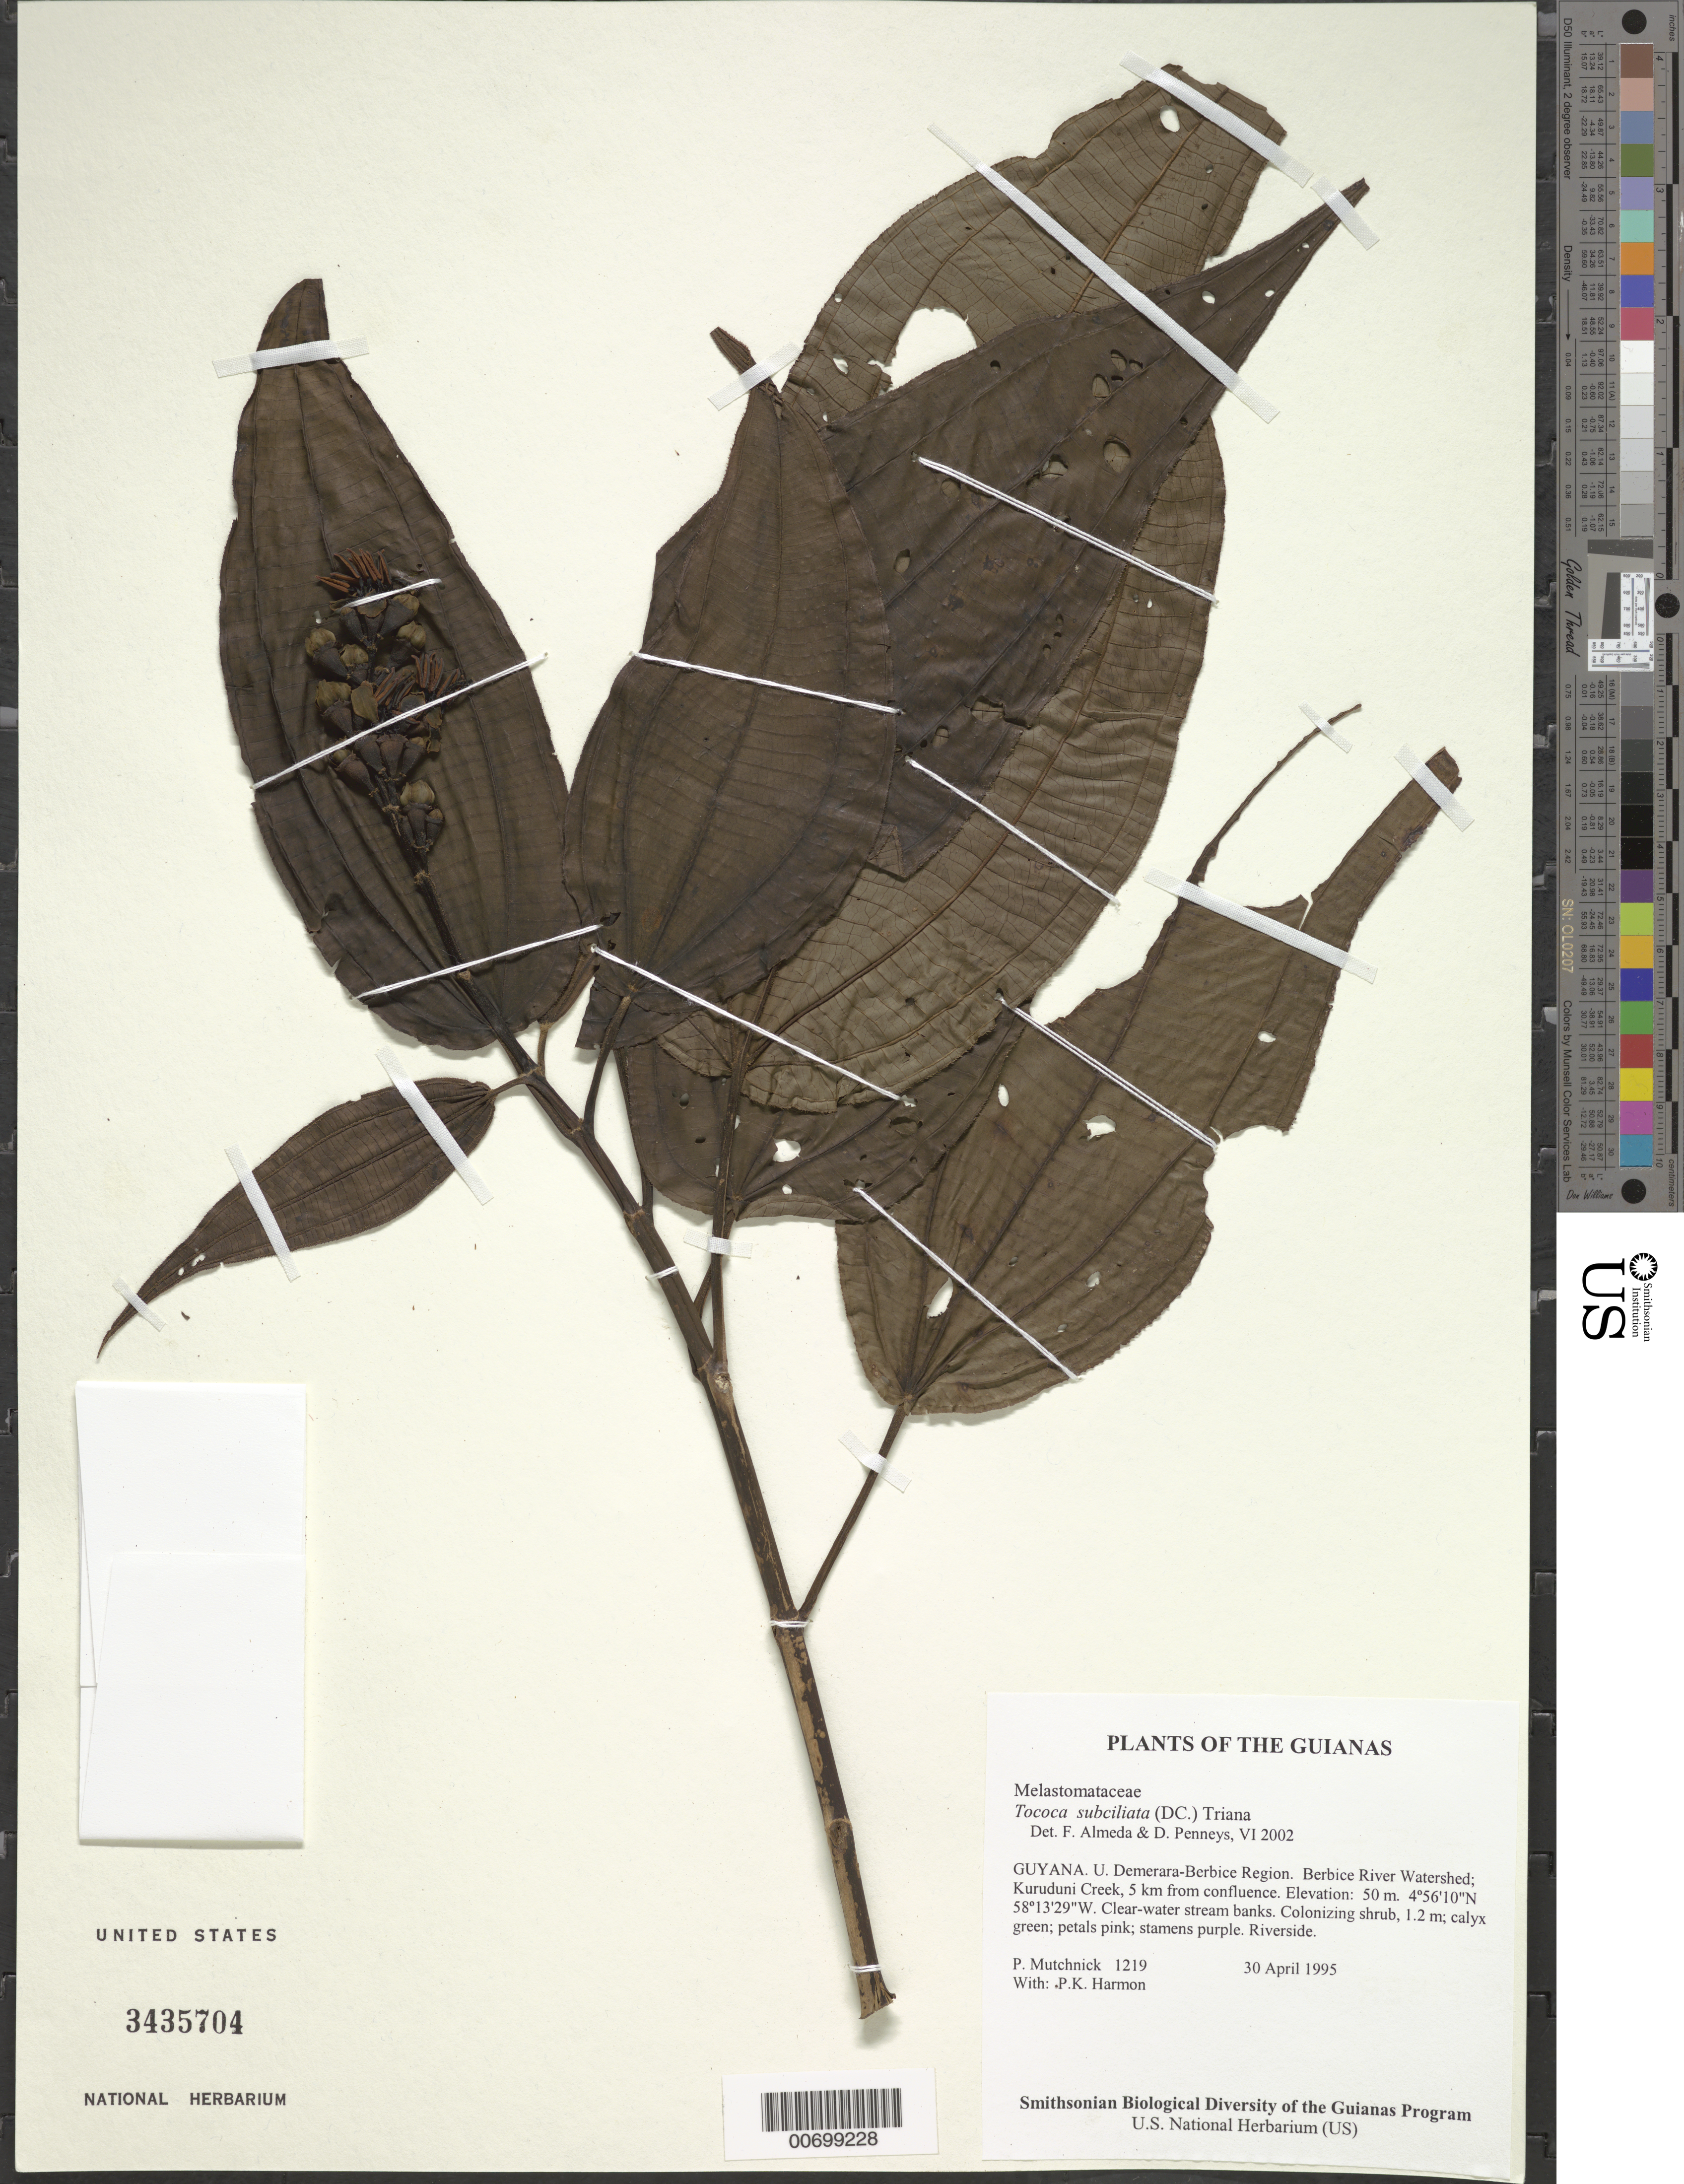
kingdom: Plantae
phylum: Tracheophyta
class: Magnoliopsida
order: Myrtales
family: Melastomataceae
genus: Tococa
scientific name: Tococa subciliata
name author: (DC.) Triana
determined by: Almeda, F.; Penneys, D. S.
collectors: P. Mutchnick & P. Harmon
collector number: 1219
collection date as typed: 30 April 1995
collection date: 1995-04-30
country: Guyana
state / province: U. Demerara-Berbice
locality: Berbice River Watershed; Kuruduni Creek, 5 km from confluence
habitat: Clear-water stream banks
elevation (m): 50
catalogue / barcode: US 3435704